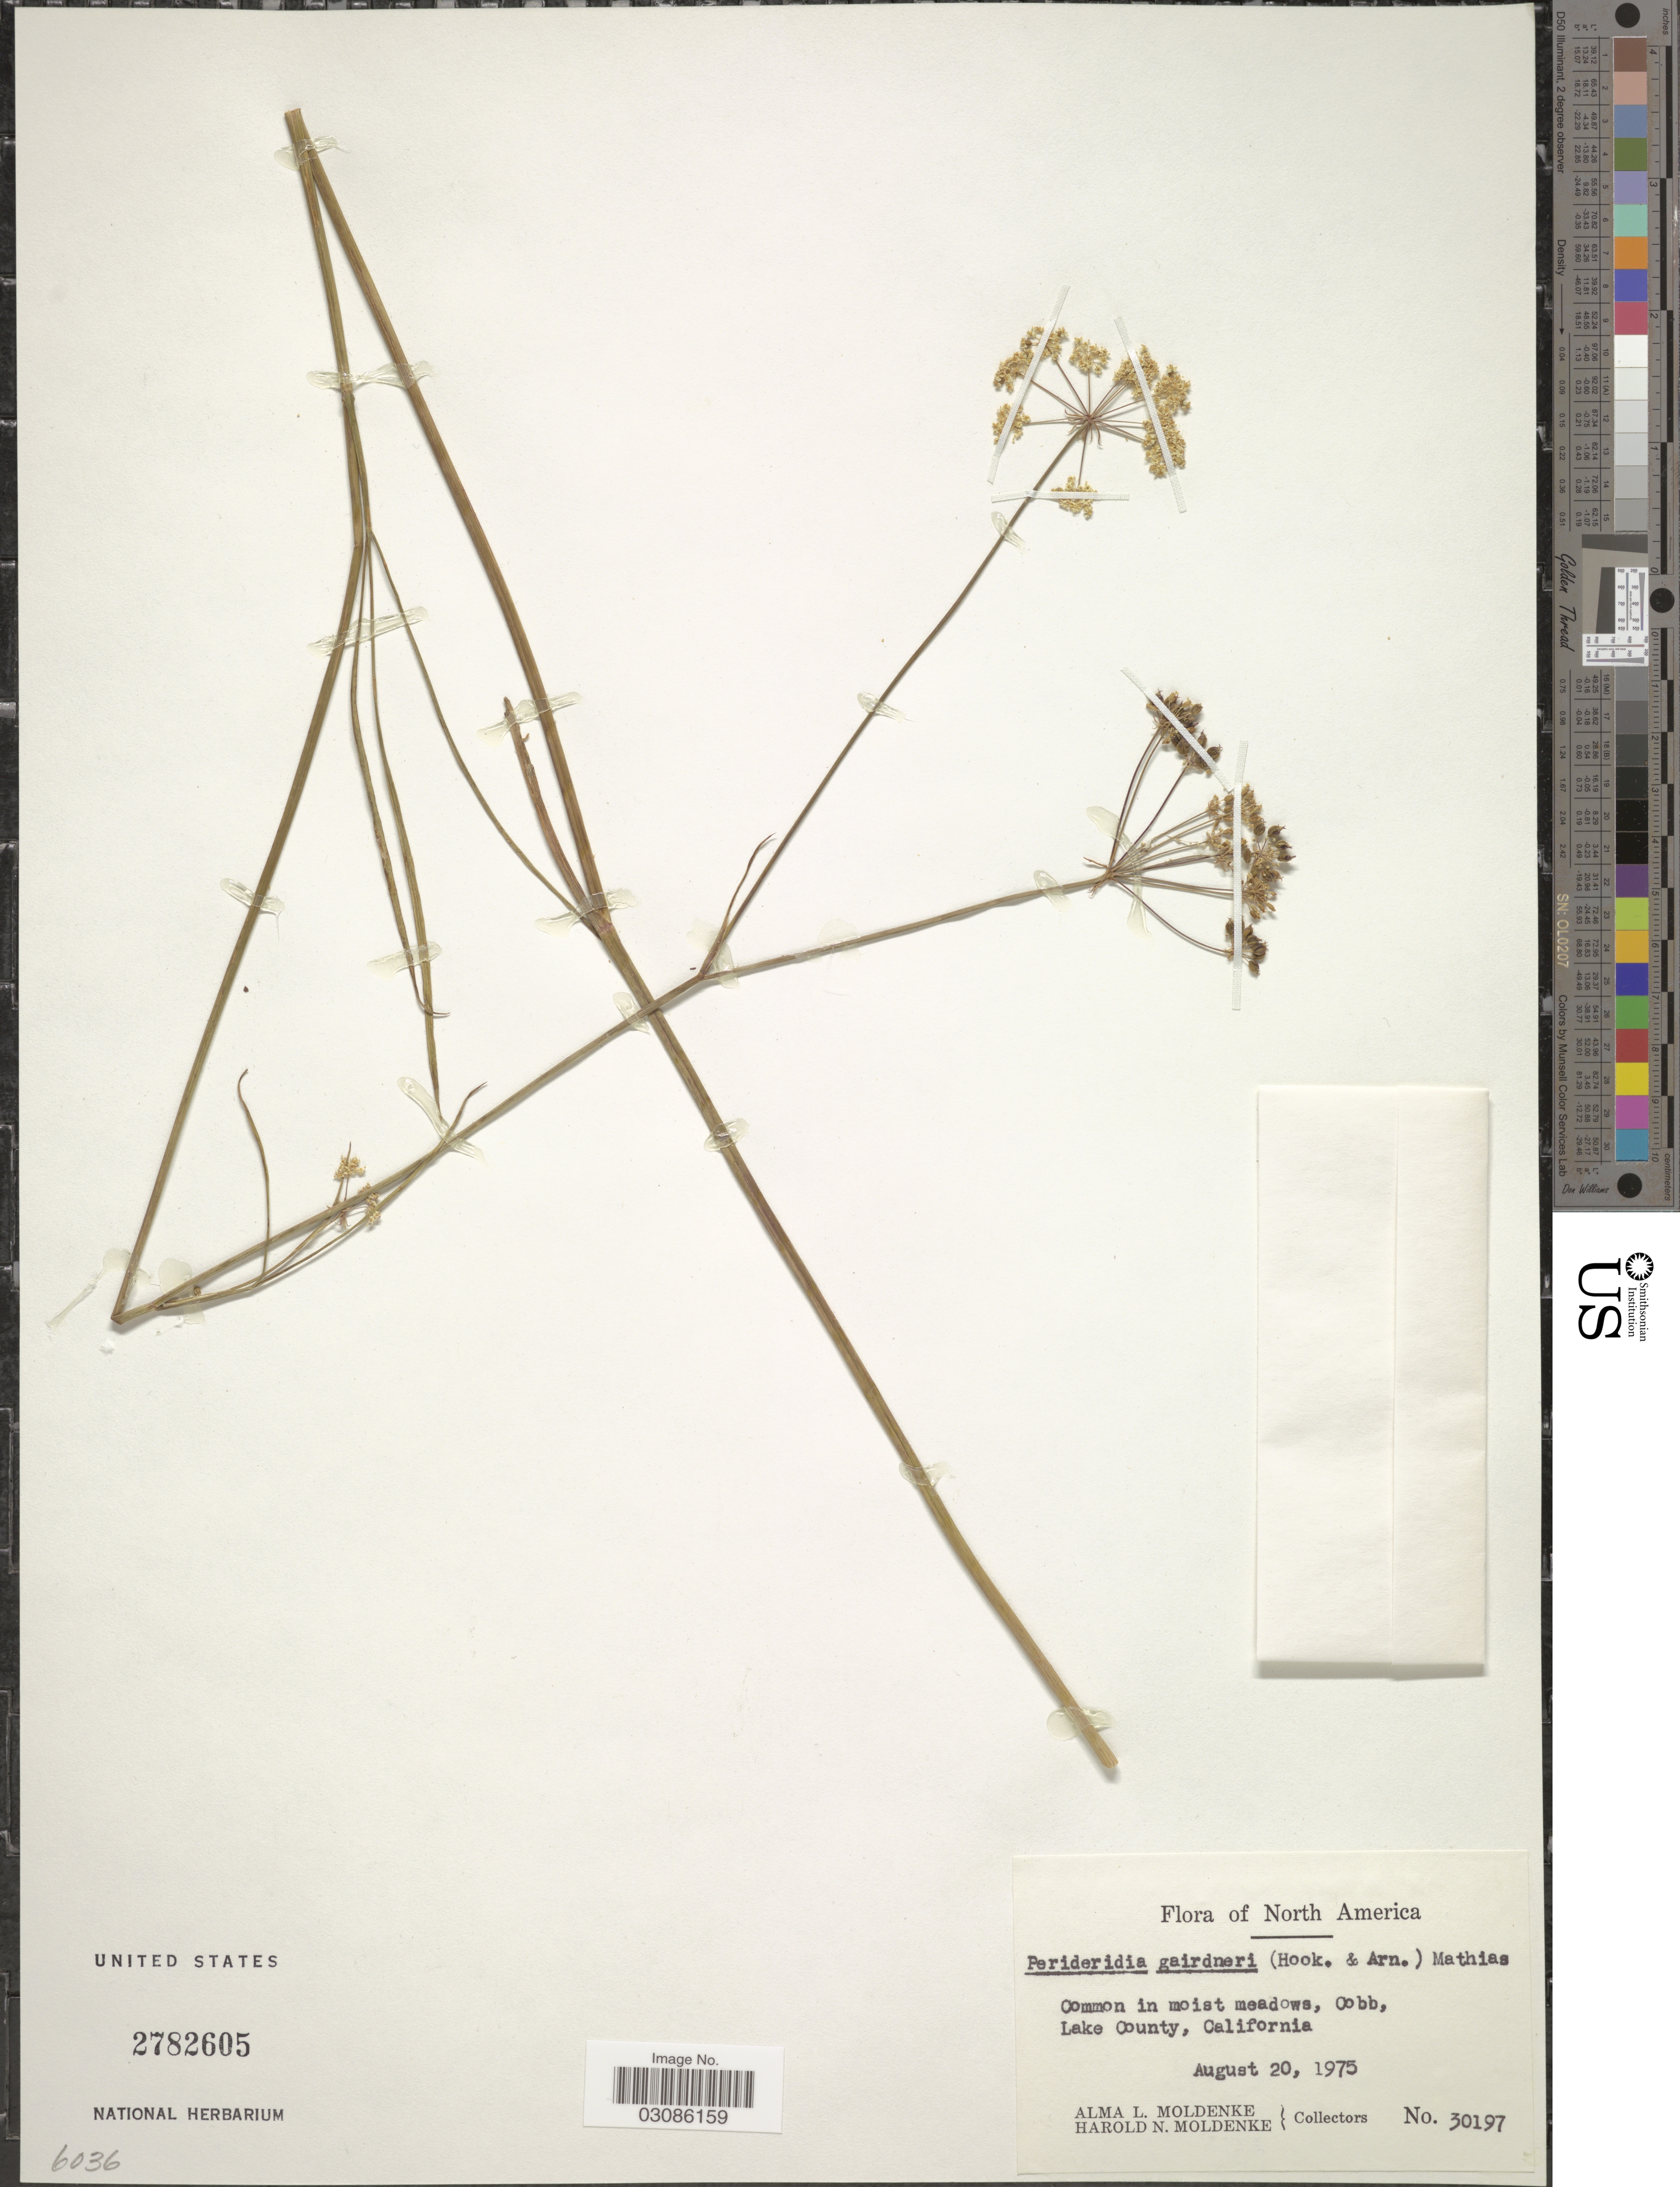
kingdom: Plantae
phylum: Tracheophyta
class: Magnoliopsida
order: Apiales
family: Apiaceae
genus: Perideridia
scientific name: Perideridia gairdneri subsp. borealis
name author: T.I. Chuang & Constance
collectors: A. L. Moldenke & H. N. Moldenke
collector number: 30197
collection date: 1975-08-20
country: United States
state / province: California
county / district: Lake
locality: Common in moist meadows, Cobb, Lake County.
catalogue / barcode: US 2782605